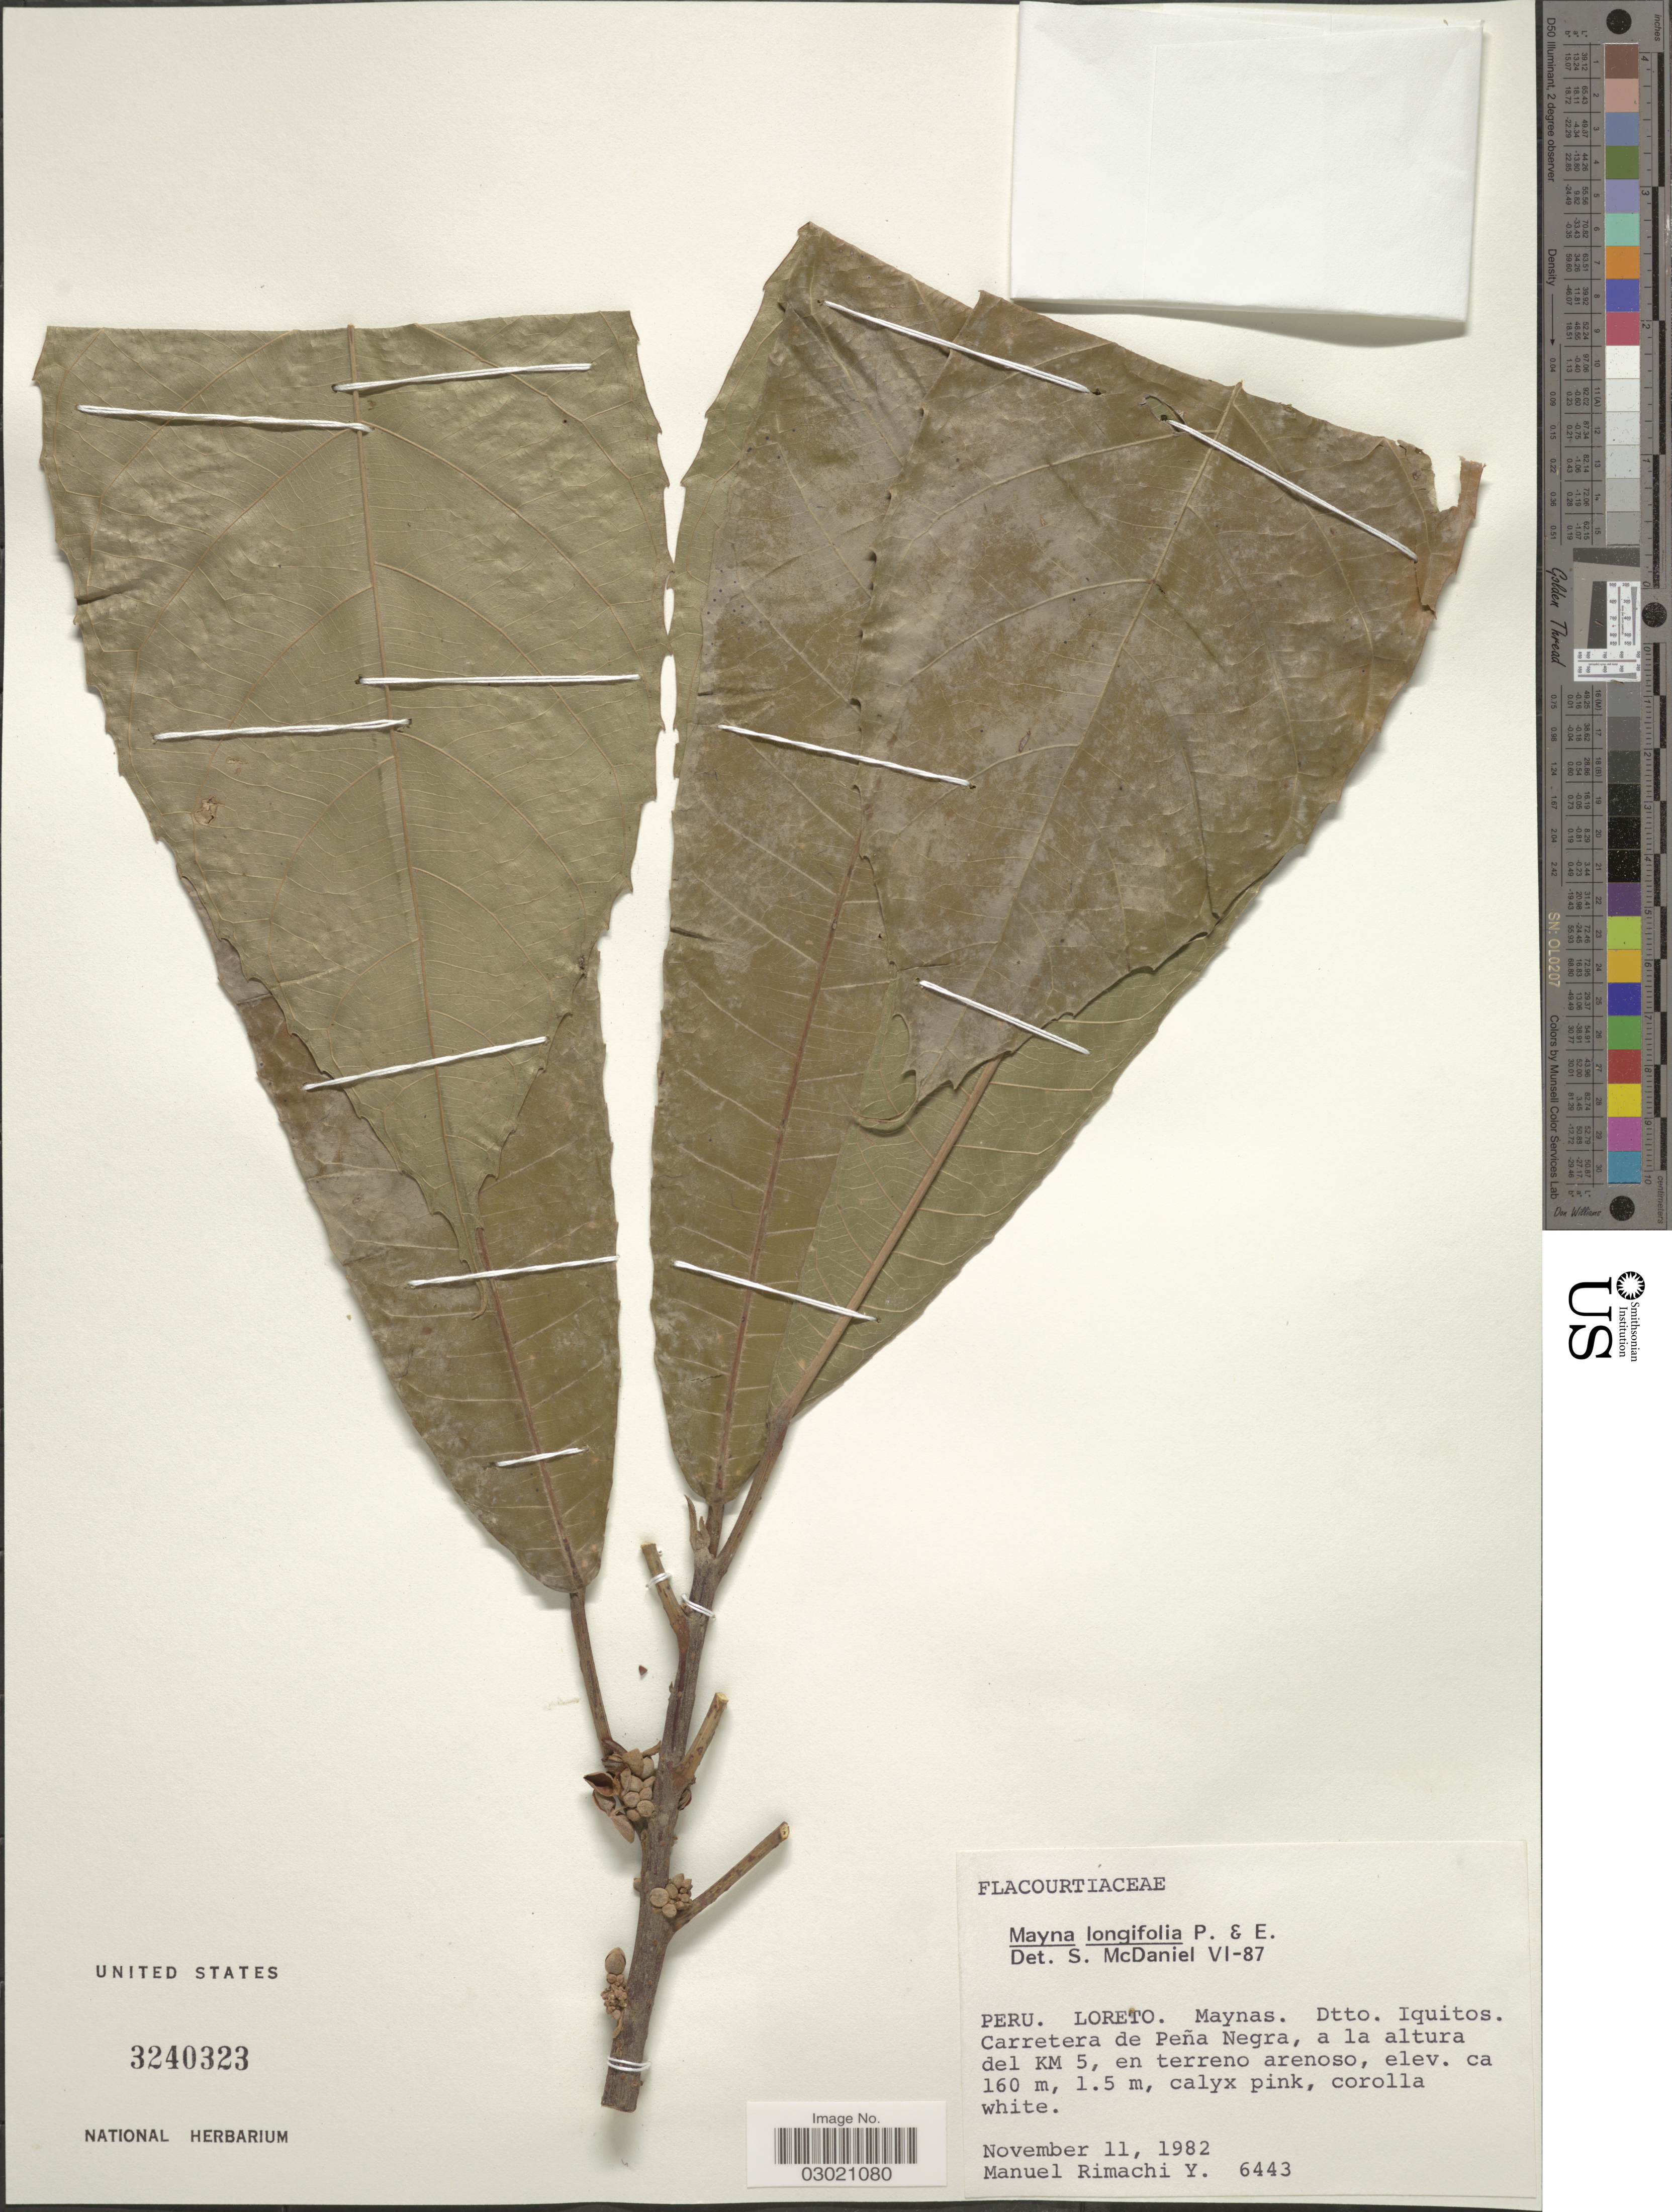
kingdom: Plantae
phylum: Tracheophyta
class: Magnoliopsida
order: Malpighiales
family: Achariaceae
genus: Carpotroche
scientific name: Carpotroche longifolia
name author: (Poepp.) Benth.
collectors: M. Rimachi Y.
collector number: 6443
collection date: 1982-11-11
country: Peru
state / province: Loreto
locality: Maynas, Dtto. Iquitos. Carretera de Peña Negra, a la altura del KM 5, en terreno arenoso.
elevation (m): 160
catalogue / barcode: US 3240323